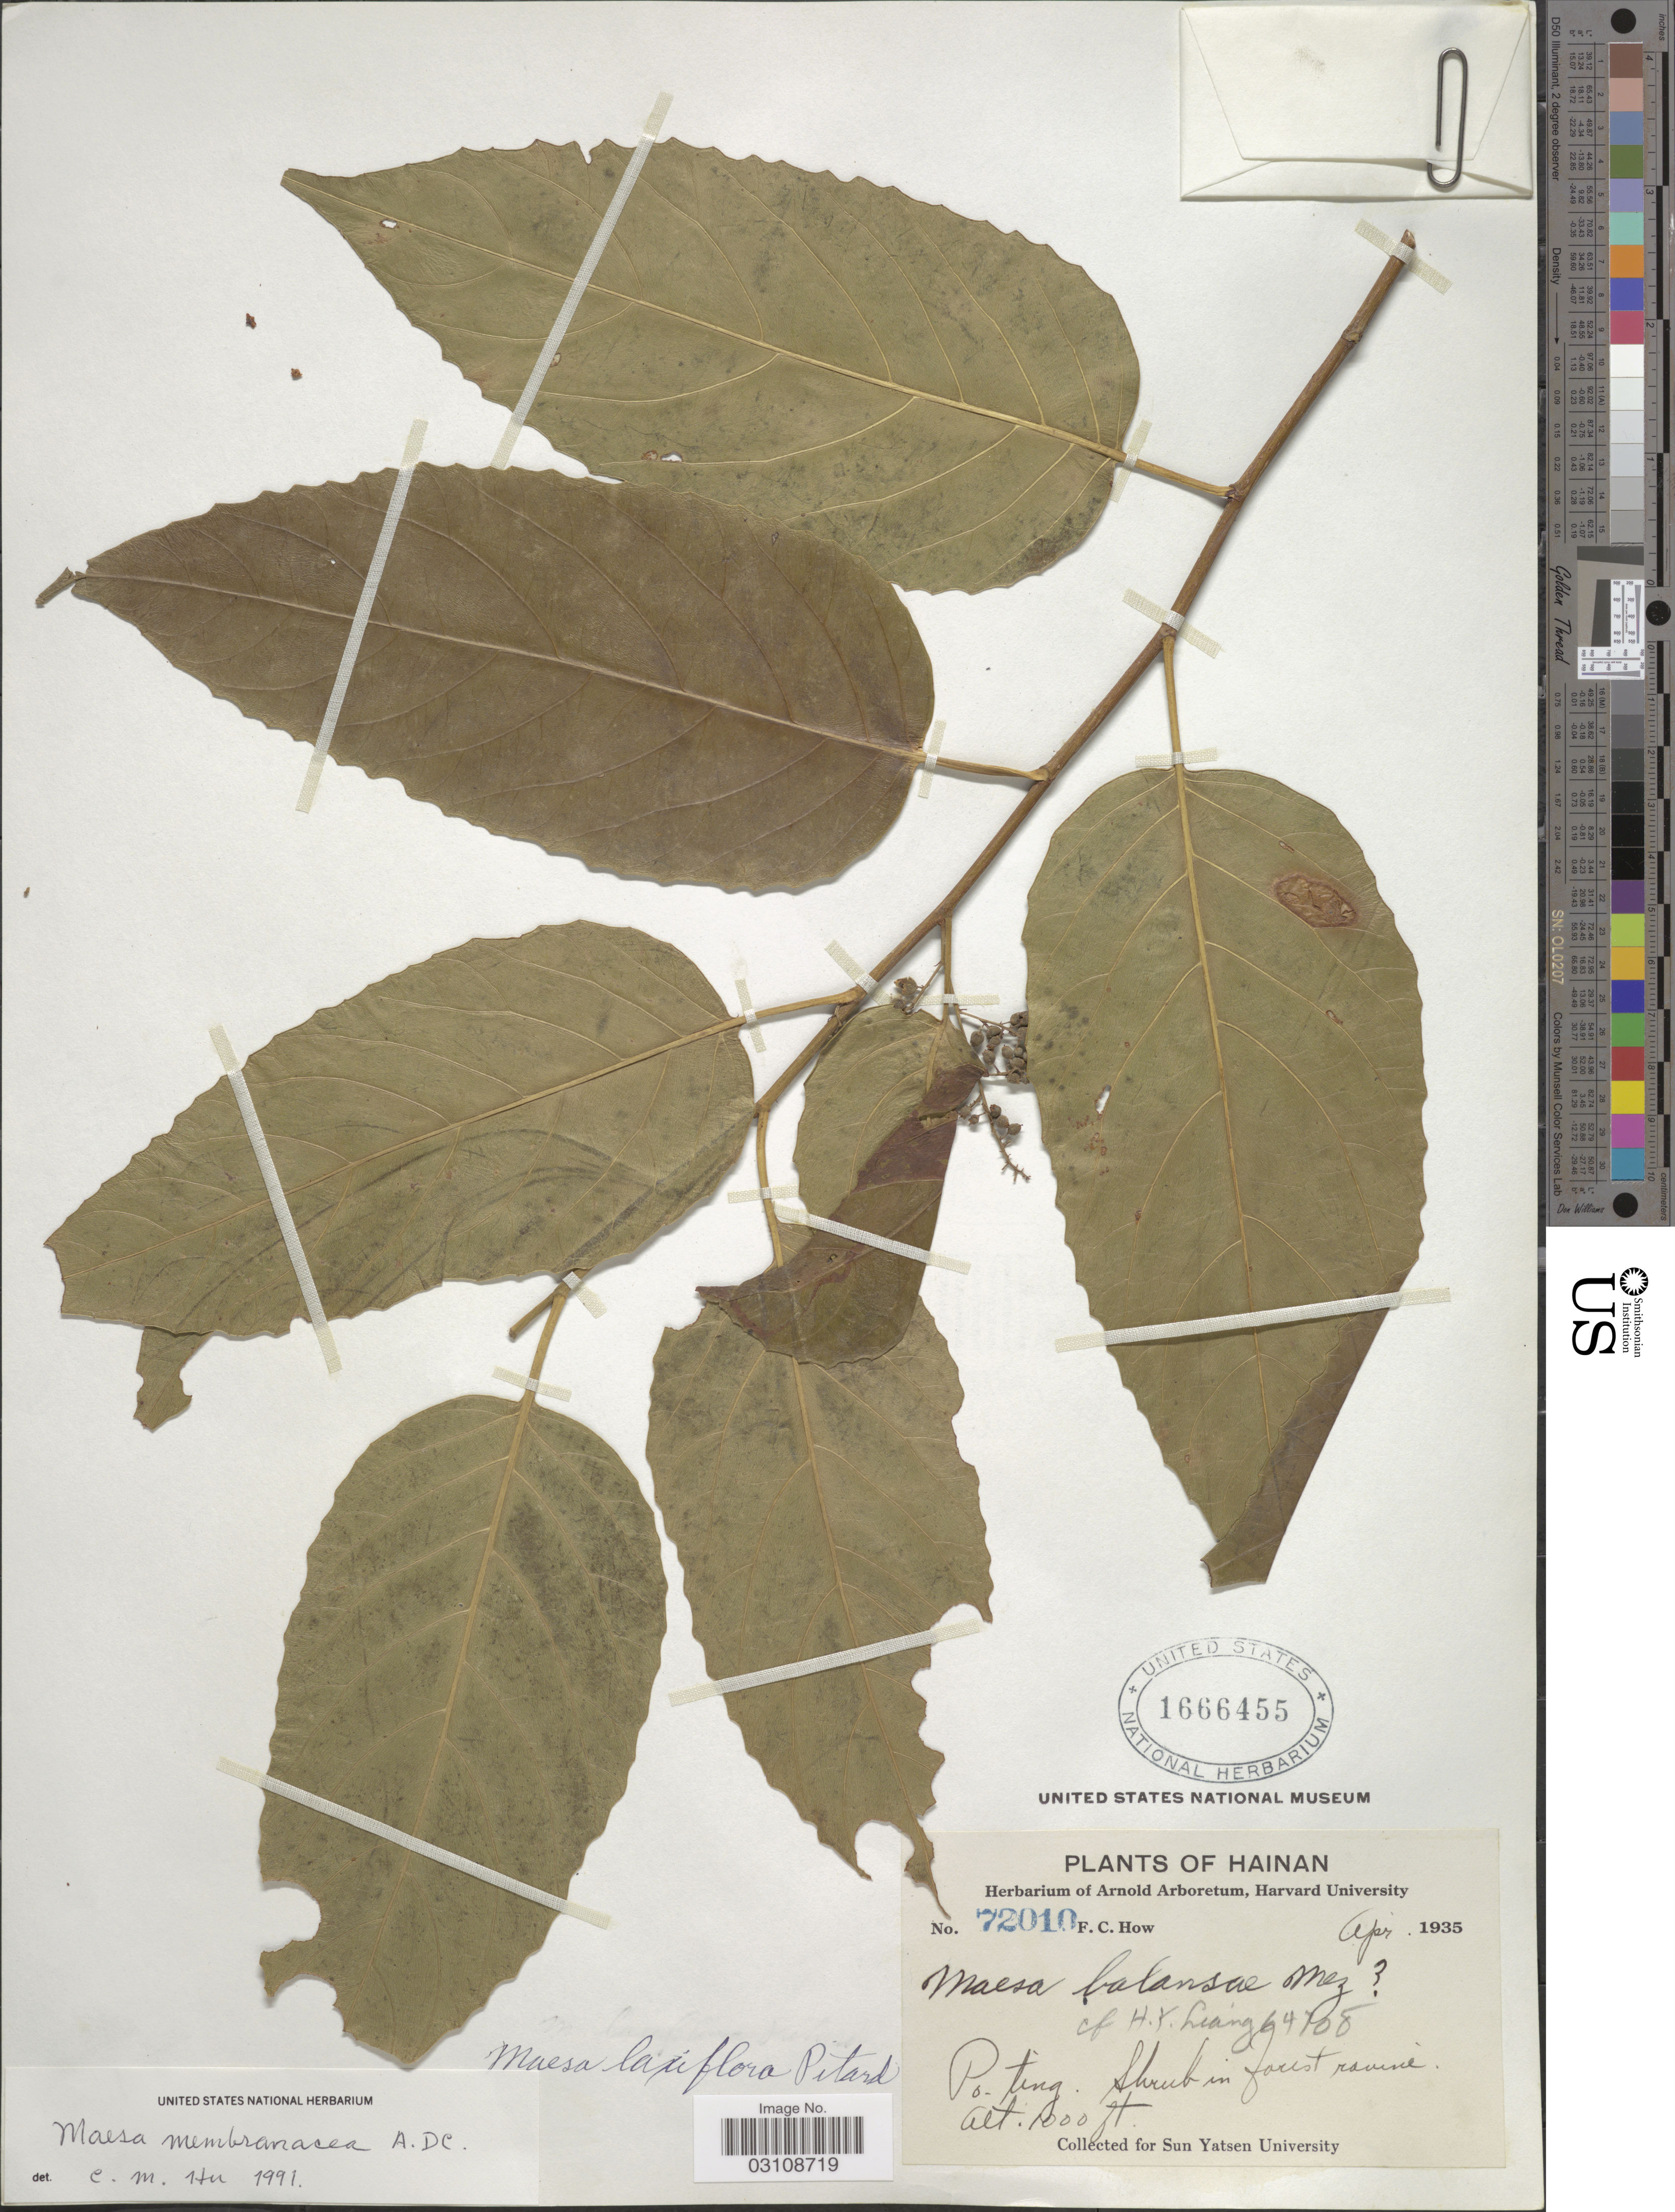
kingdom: Plantae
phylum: Tracheophyta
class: Magnoliopsida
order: Ericales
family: Primulaceae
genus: Maesa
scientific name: Maesa membranacea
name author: A. DC.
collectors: F. C. How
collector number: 72010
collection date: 1935-04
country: China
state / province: Hainan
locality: Po-ting.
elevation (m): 305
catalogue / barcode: US 1666455